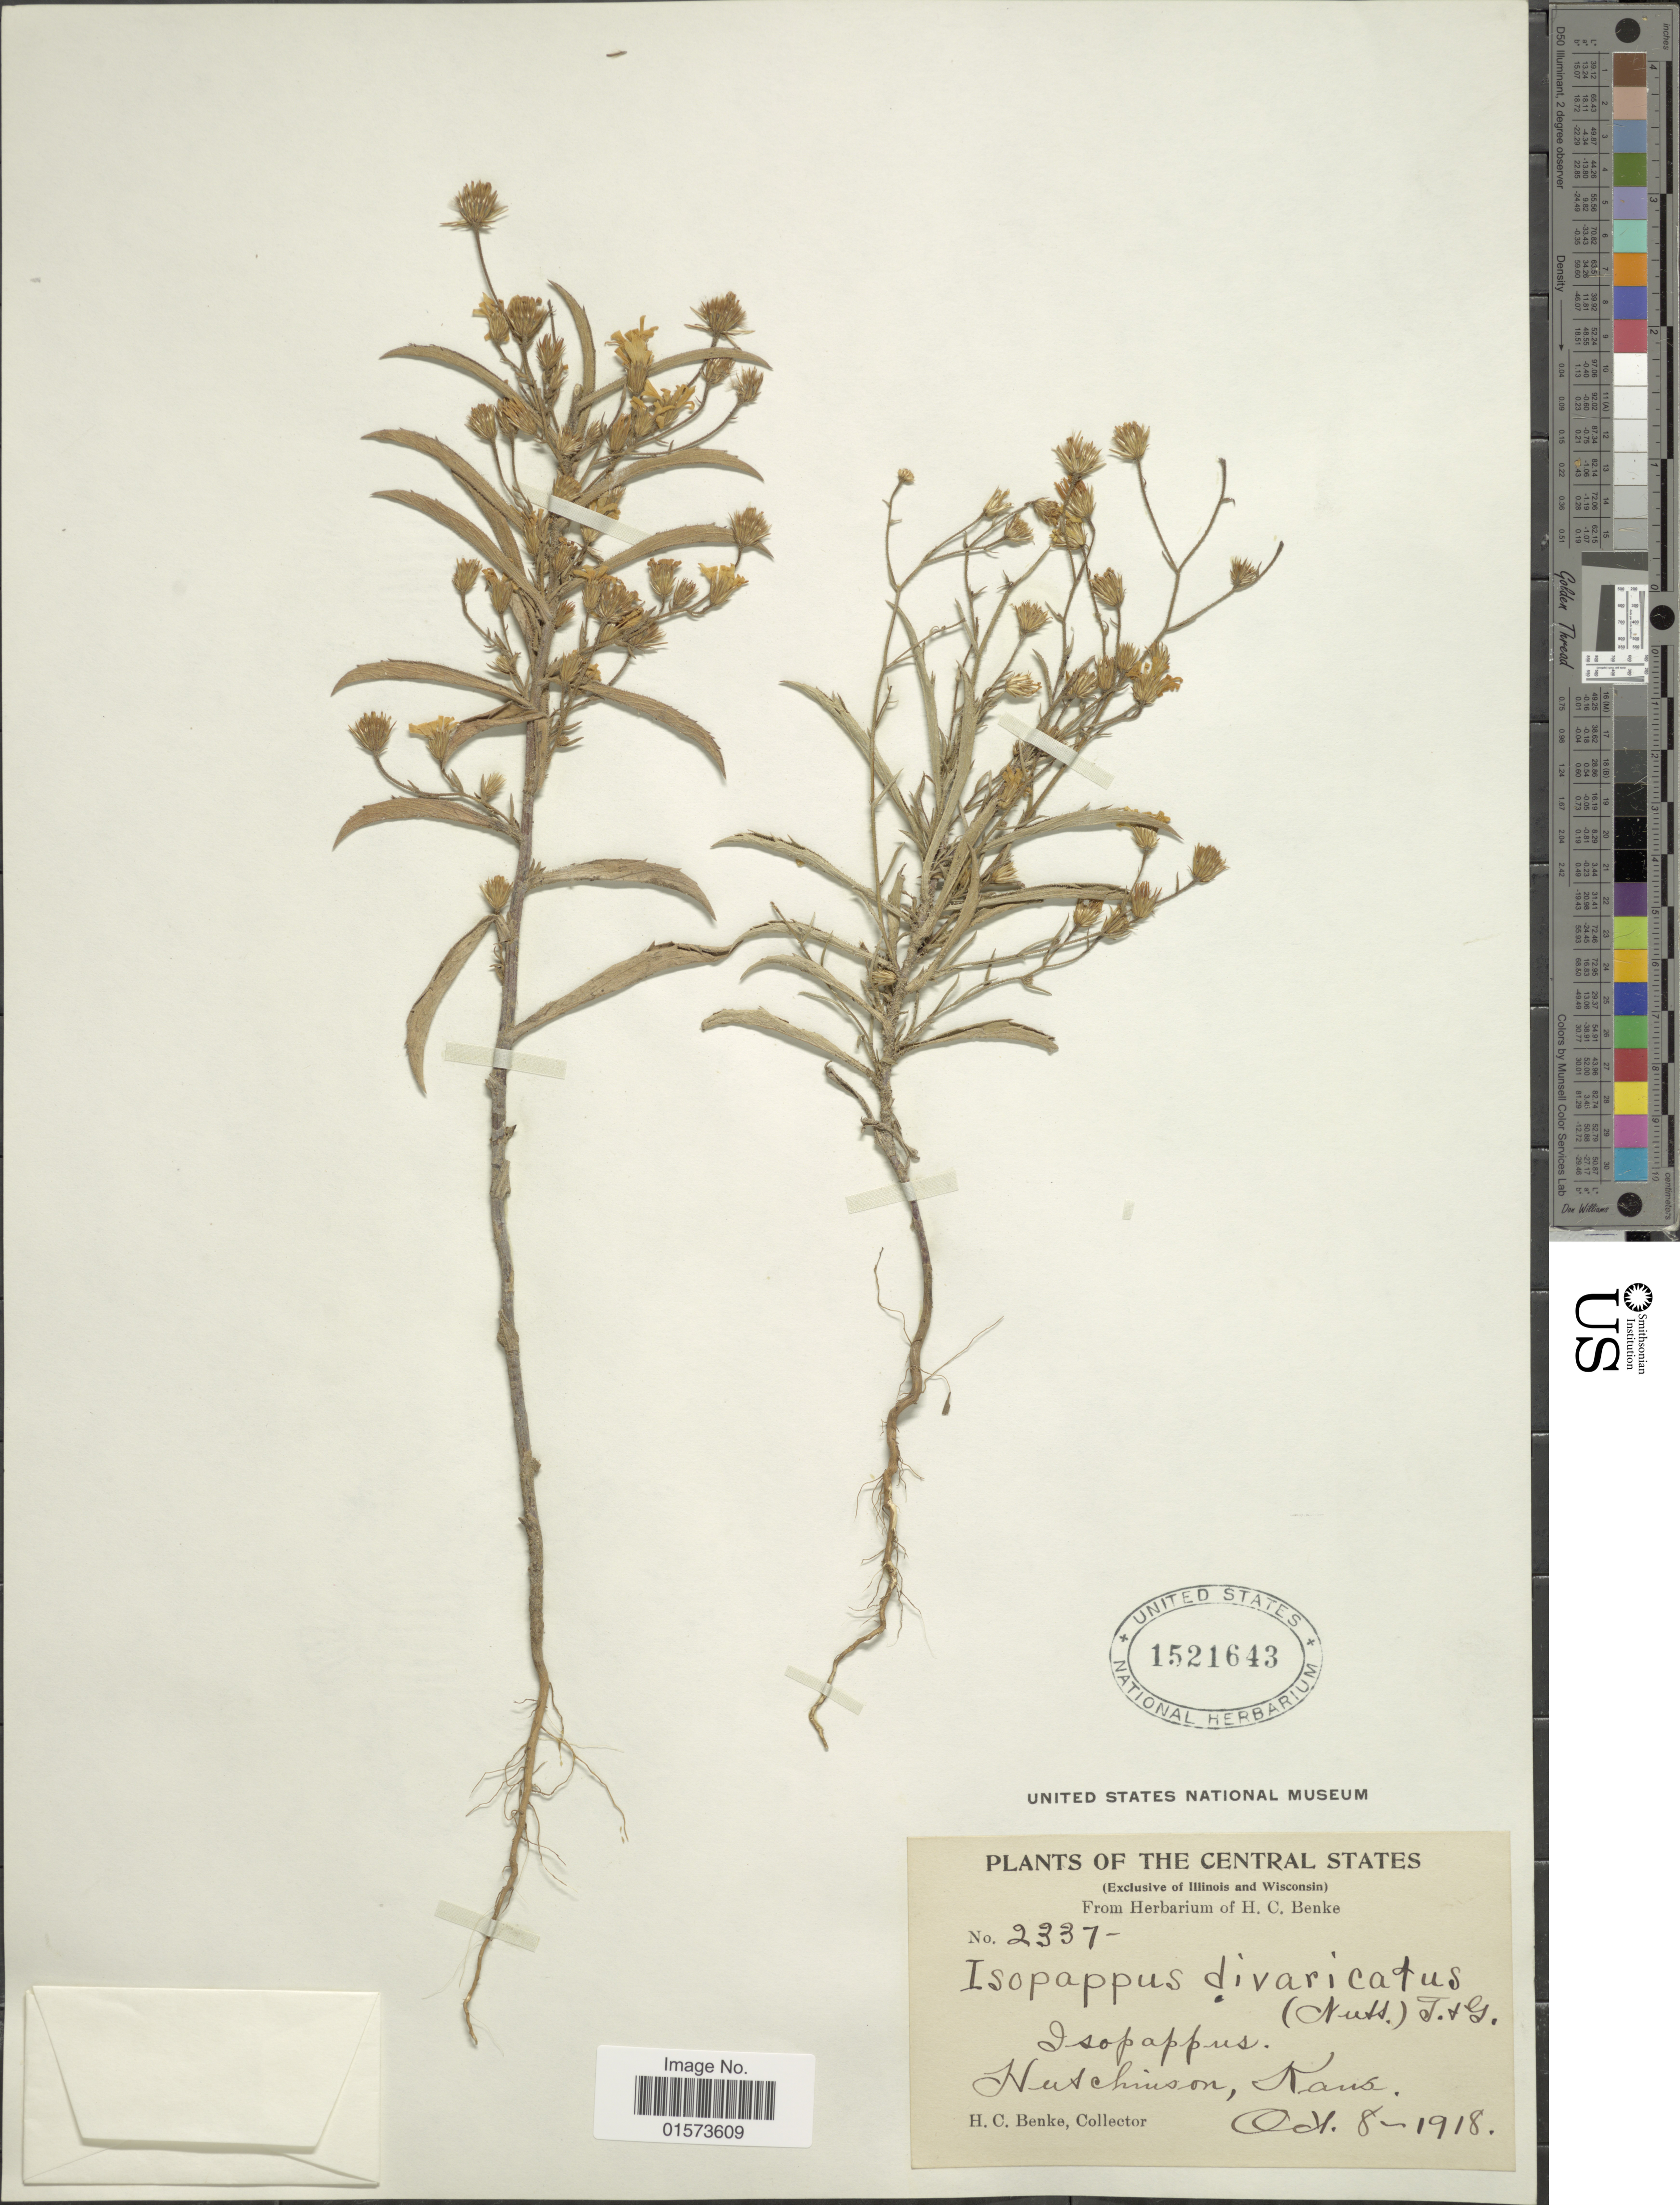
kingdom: Plantae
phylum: Tracheophyta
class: Magnoliopsida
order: Asterales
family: Asteraceae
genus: Croptilon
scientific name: Croptilon divaricatum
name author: (Nutt.) Raf.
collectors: H. Benke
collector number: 2337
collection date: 1918-10-08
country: United States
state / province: Kansas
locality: Central States, Hutchinson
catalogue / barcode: US 1521643